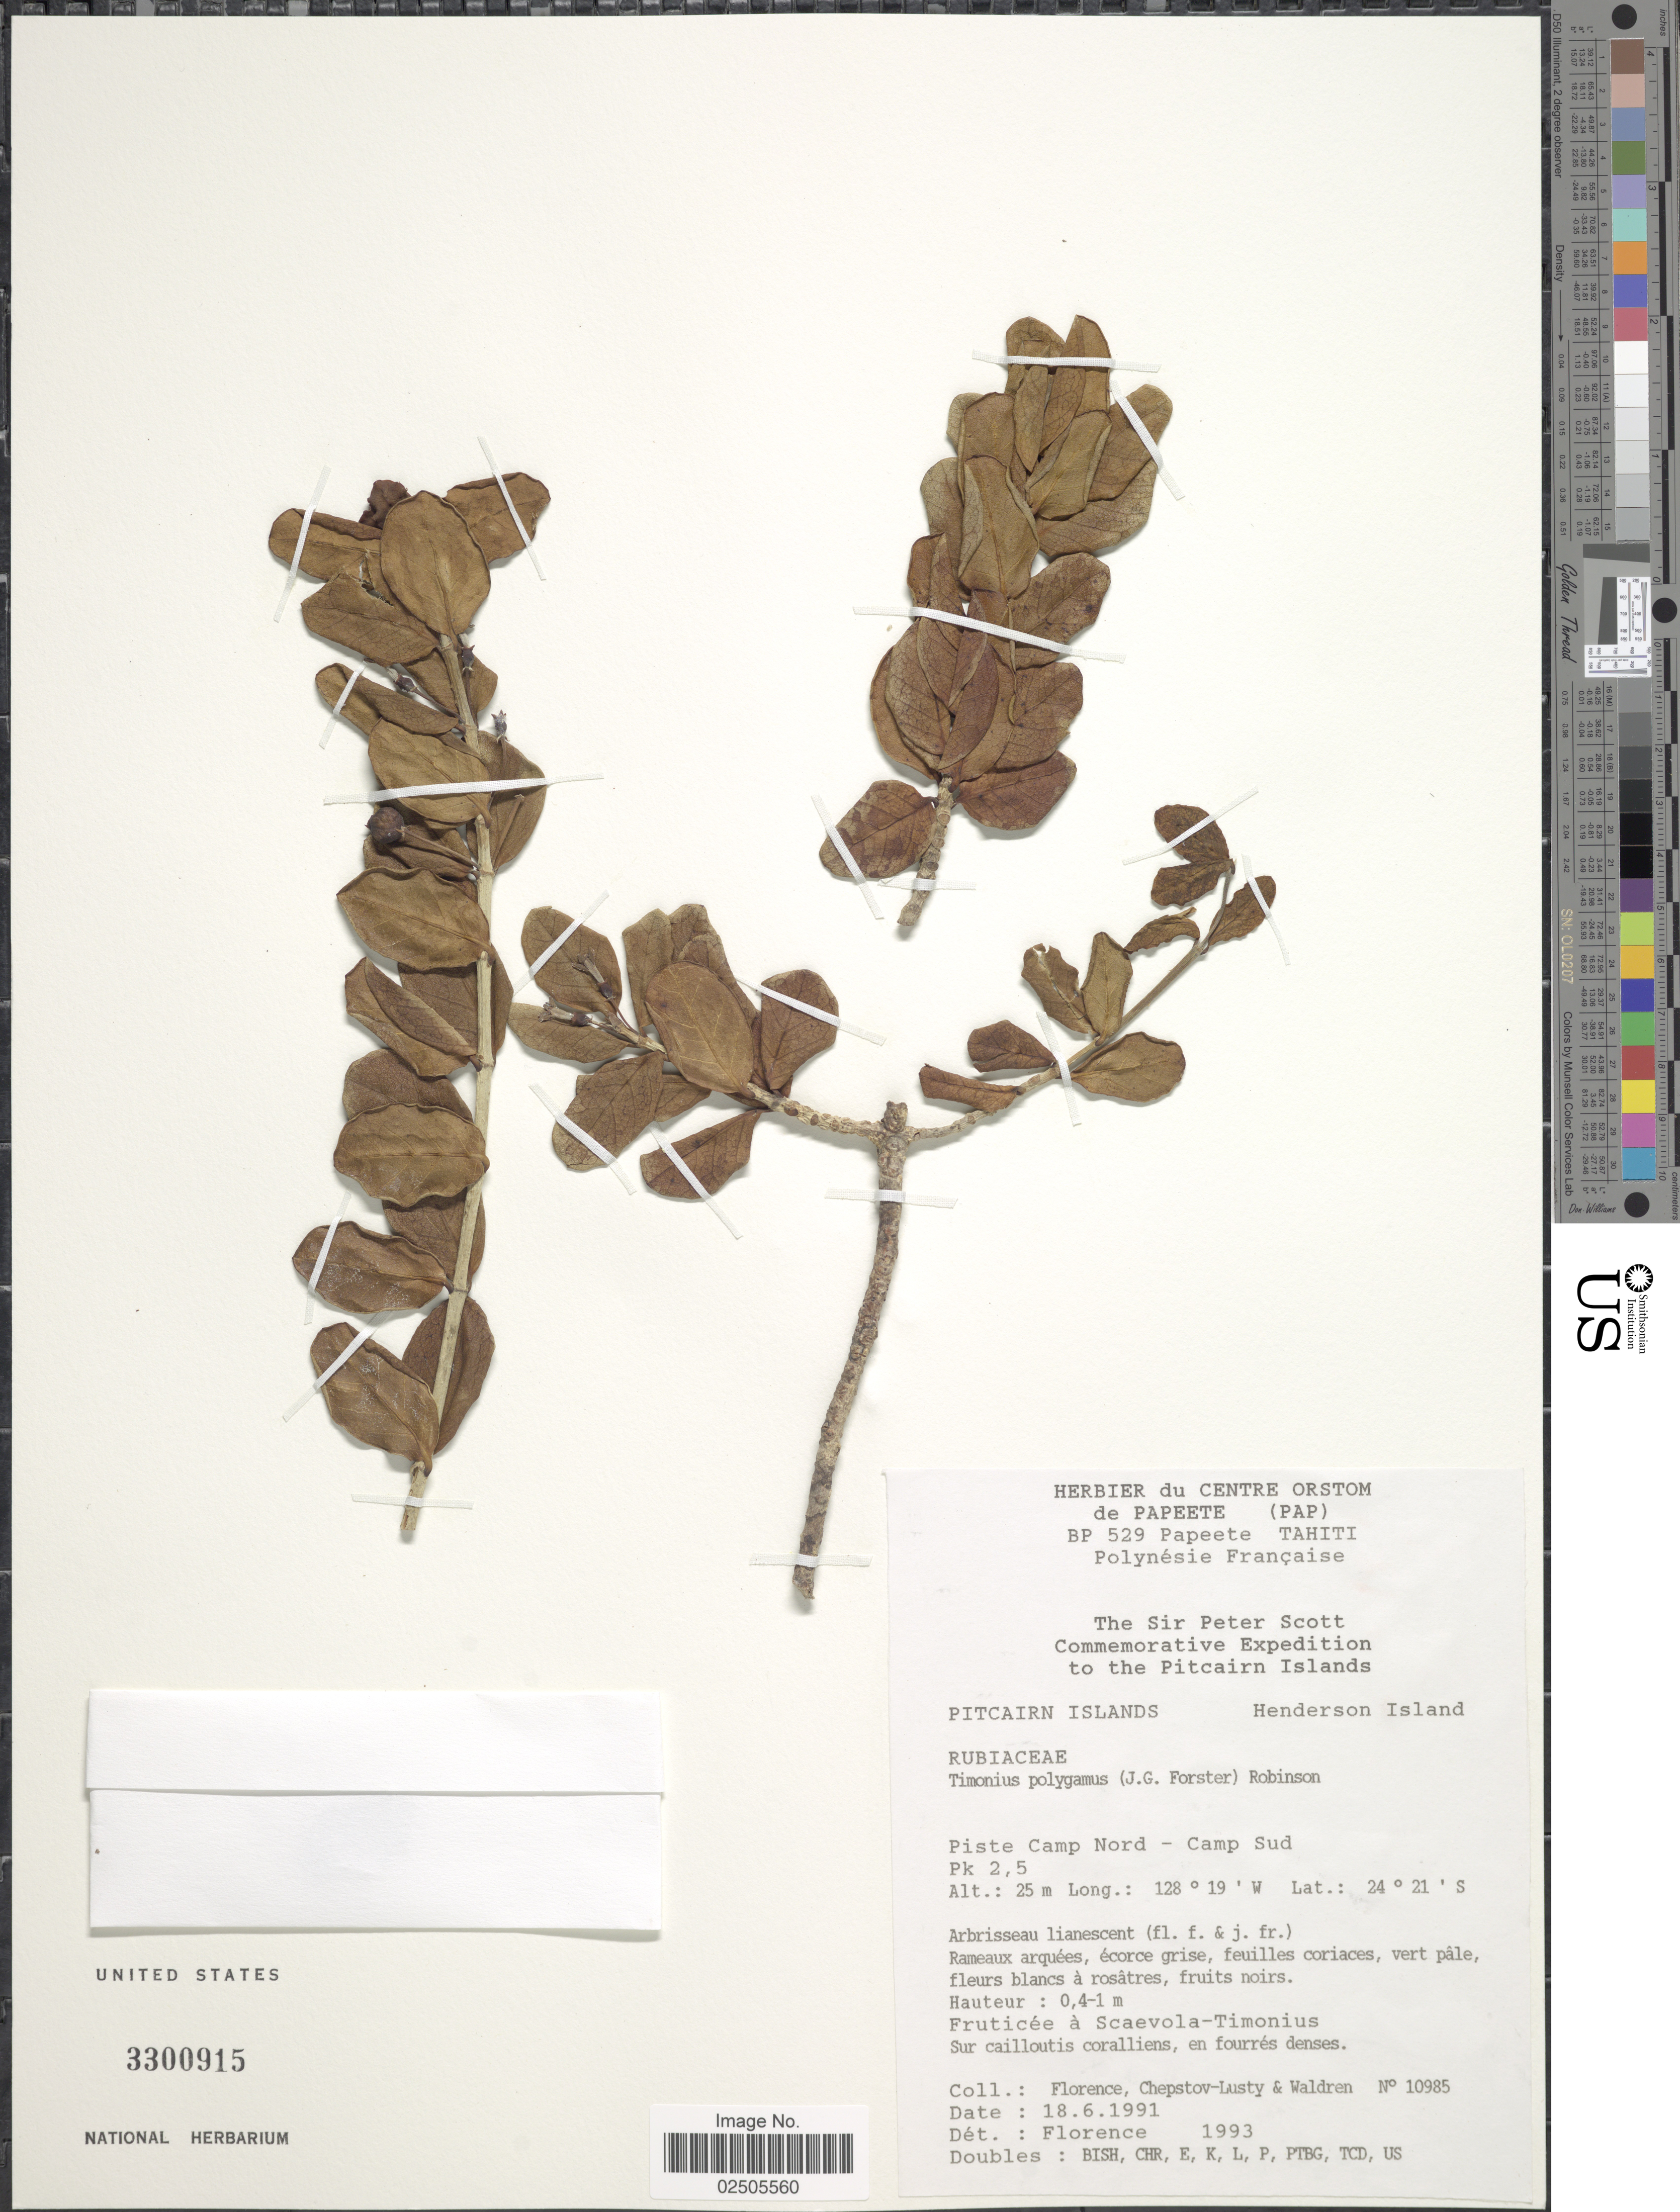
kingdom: Plantae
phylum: Tracheophyta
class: Magnoliopsida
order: Gentianales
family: Rubiaceae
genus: Timonius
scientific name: Timonius polygamus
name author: (G. Forst.) Rob.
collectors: -. Florence, -. Chepstov-lusty & Waldren, --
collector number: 10985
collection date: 1991-06-18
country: Pitcairn Islands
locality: Polynesie Francaise, Pitcairn Islands, Pitcairn islands, Henderson Island, Piste Camp Nord - Camp Sud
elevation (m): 25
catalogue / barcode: US 3300915